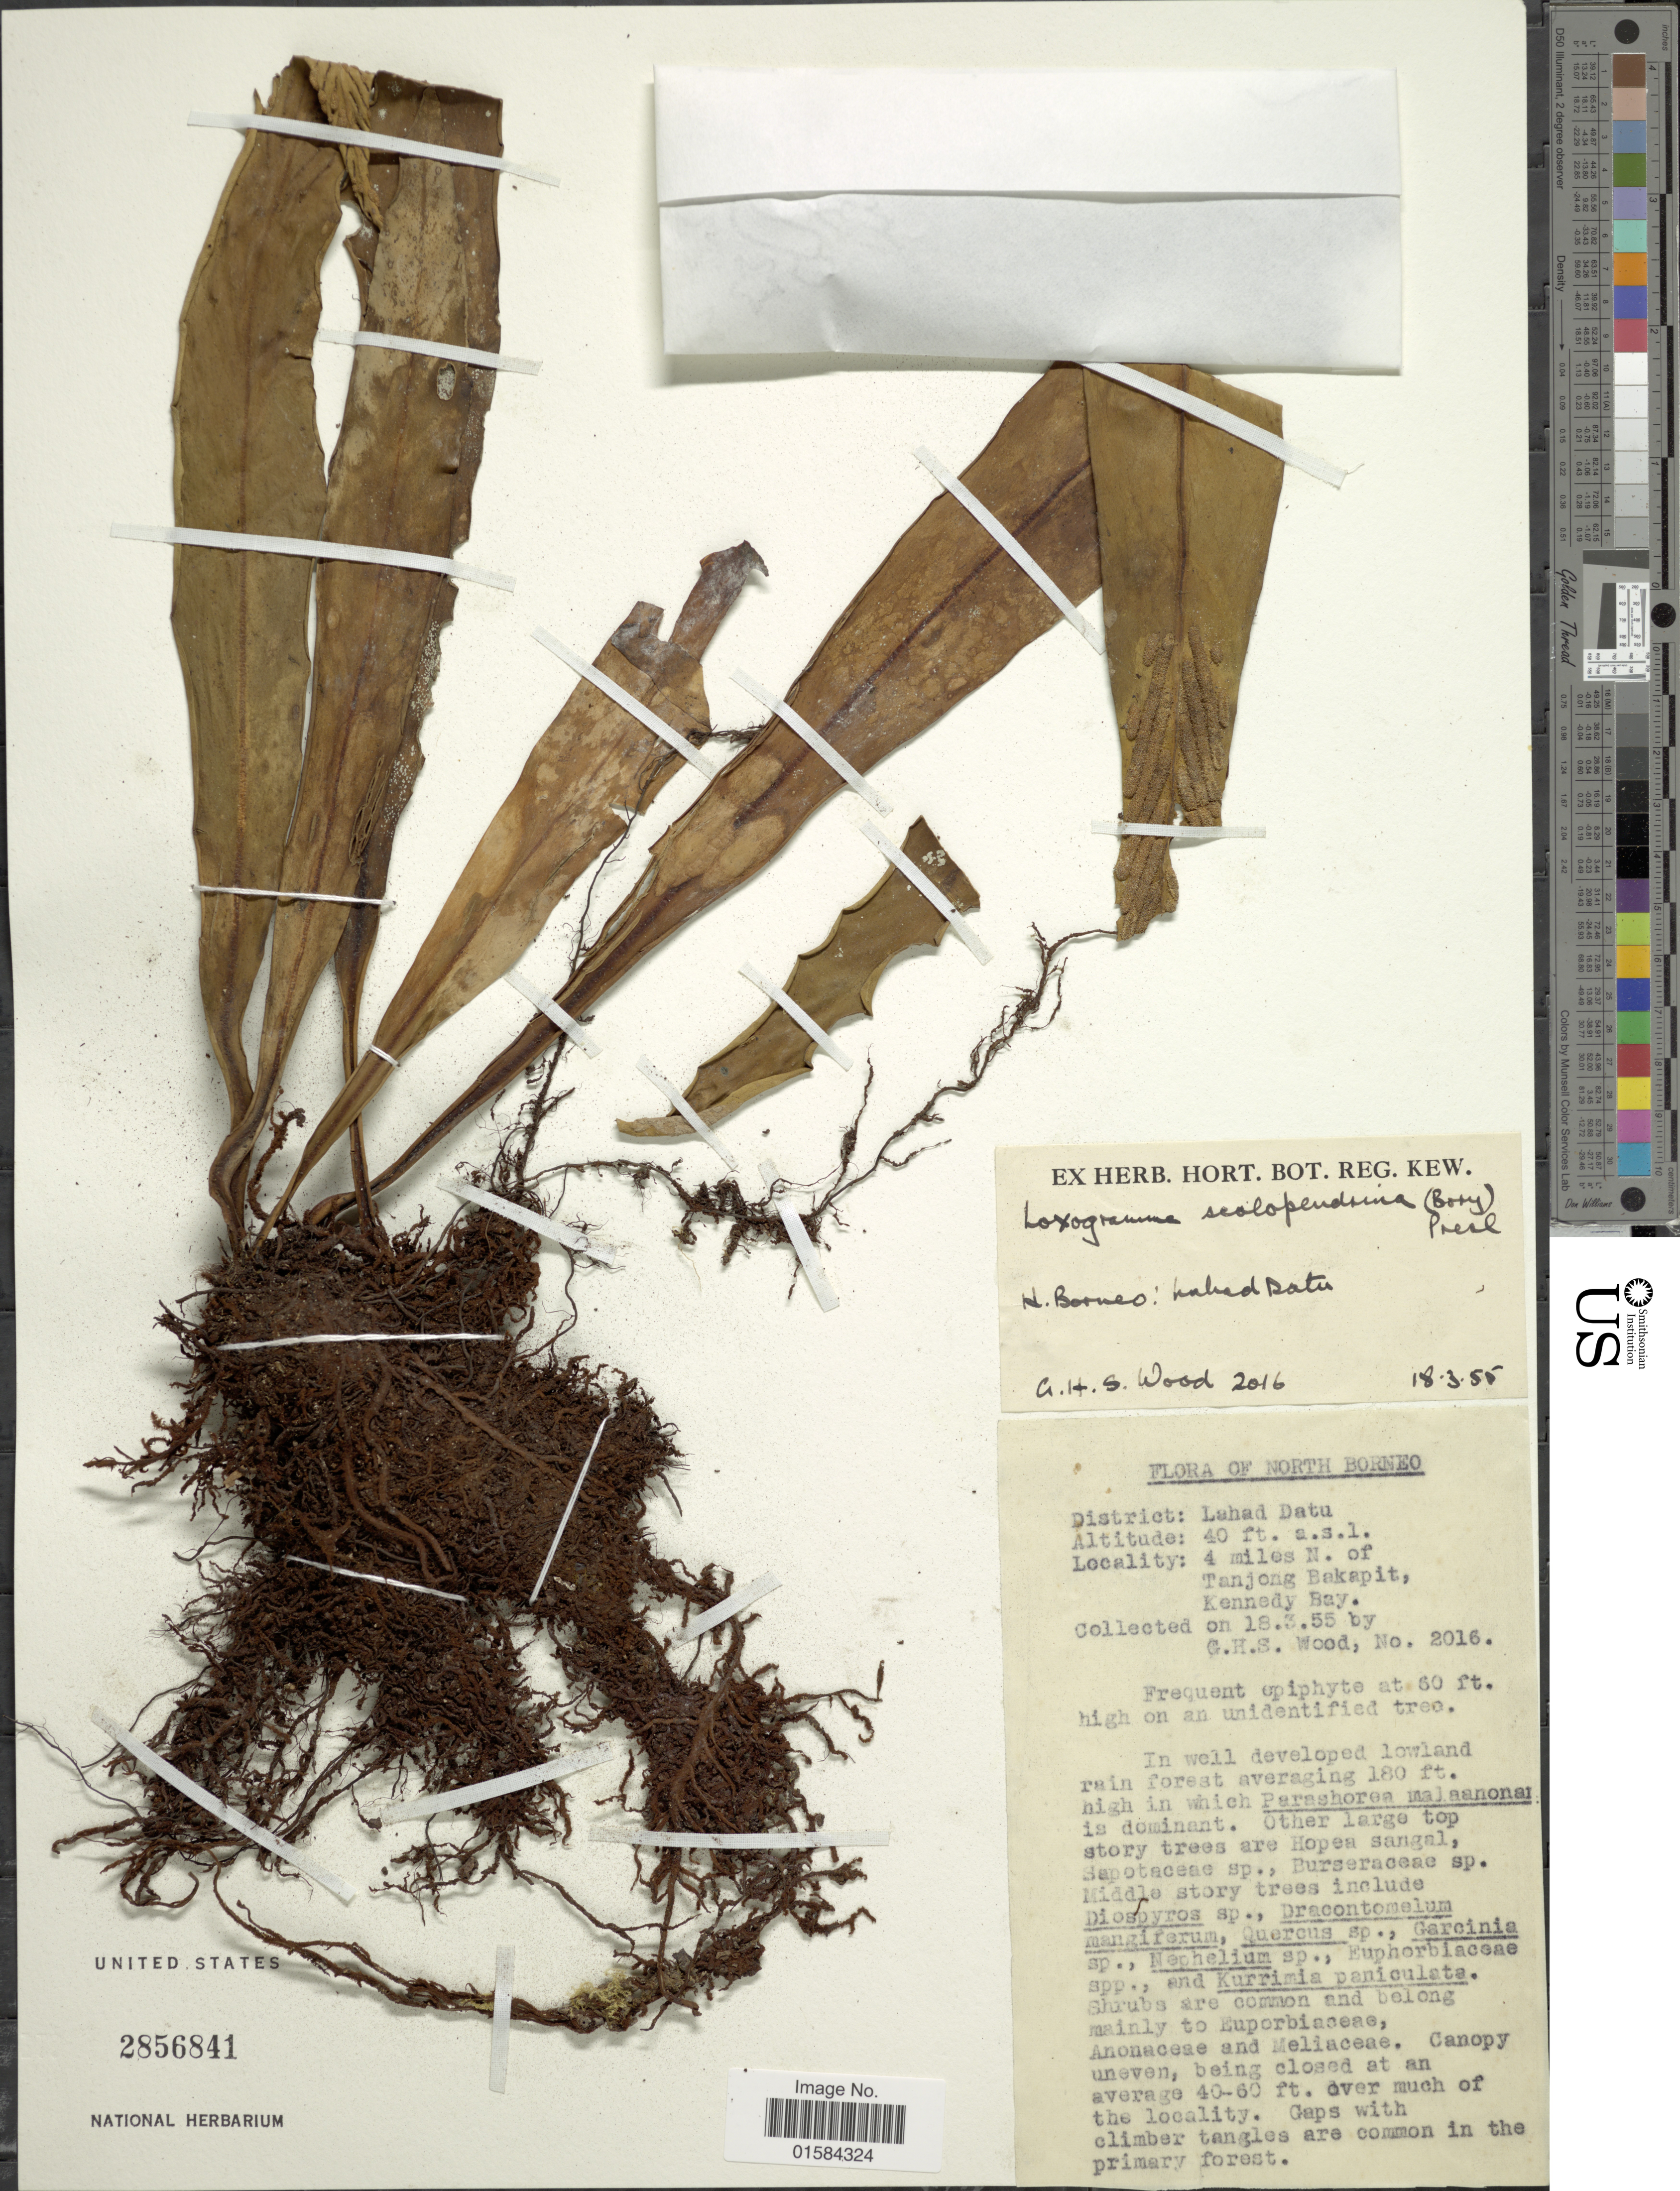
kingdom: Plantae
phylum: Tracheophyta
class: Polypodiopsida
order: Polypodiales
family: Polypodiaceae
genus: Loxogramme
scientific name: Loxogramme scolopendrina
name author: (Bory) C. Presl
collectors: G. Wood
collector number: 2016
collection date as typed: Transcribed d/m/y: 18/3/55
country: Malaysia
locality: North Borneo, Lahad Datu, 4 miles N. of Tanjong Bakapit, Kennedy Bay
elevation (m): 12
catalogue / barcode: US 2856841